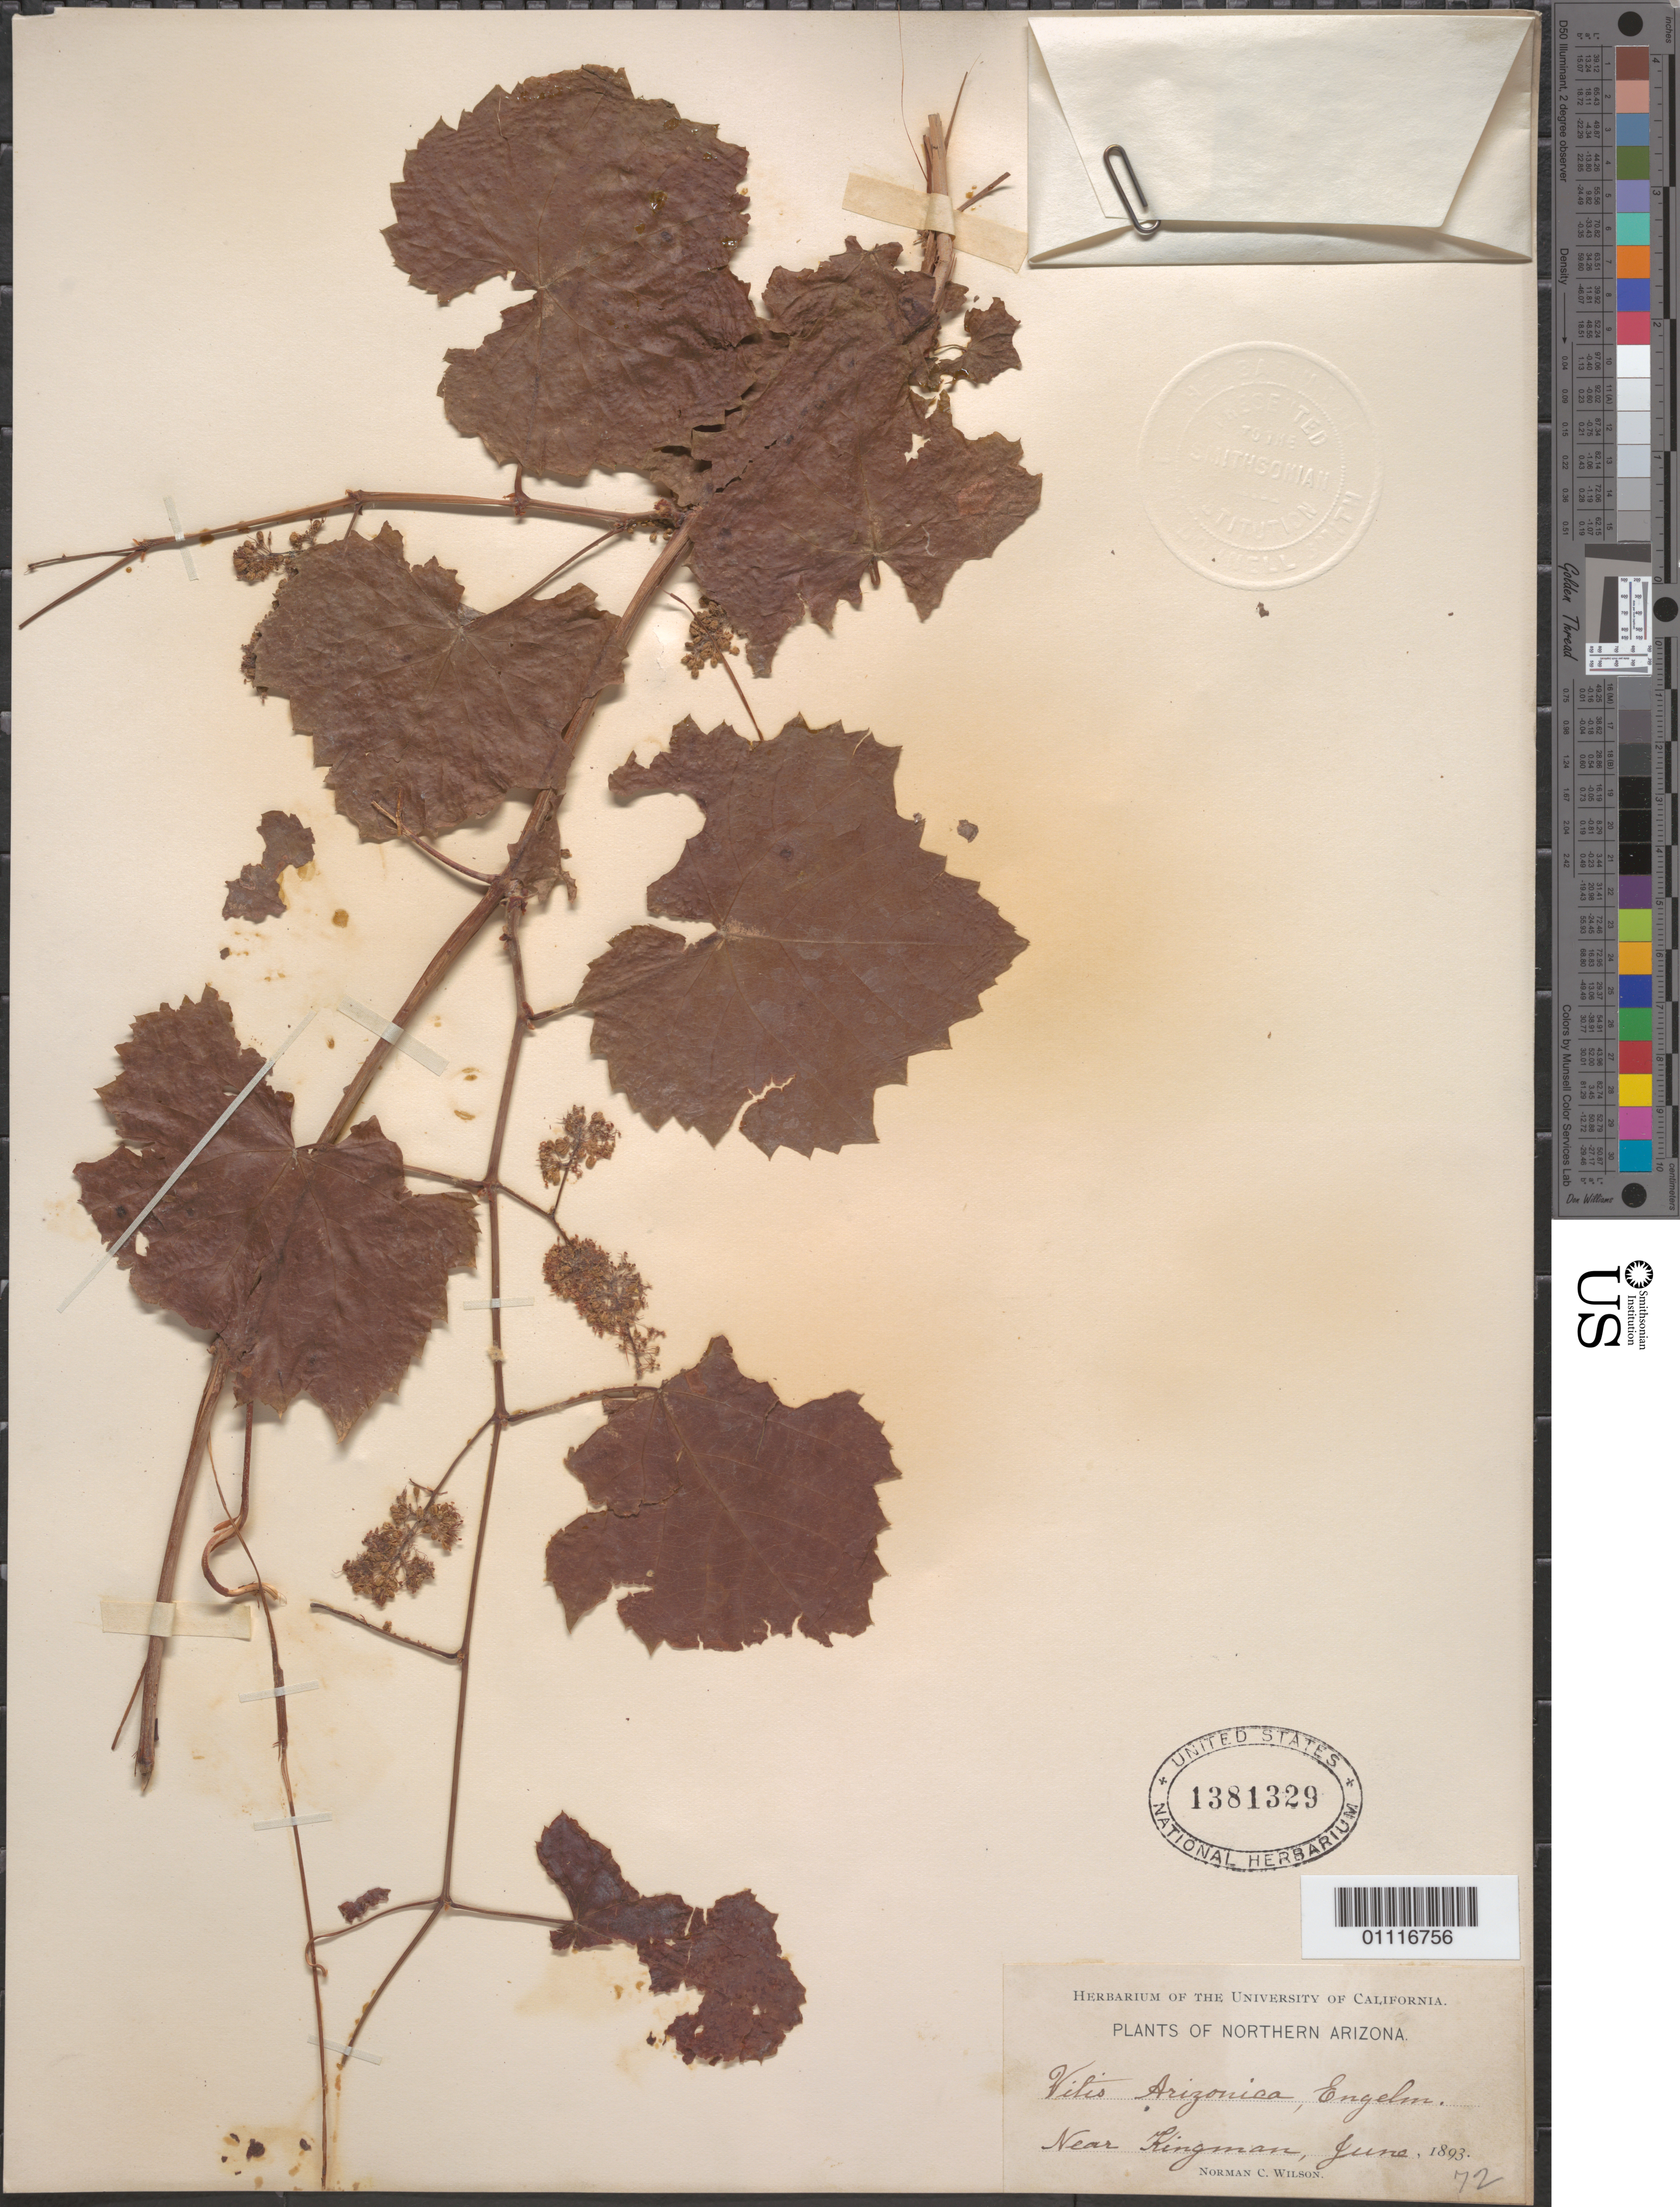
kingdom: Plantae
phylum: Tracheophyta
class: Magnoliopsida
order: Vitales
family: Vitaceae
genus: Vitis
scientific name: Vitis arizonica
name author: Engelm.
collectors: N. C. Wilson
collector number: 72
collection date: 1893-06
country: United States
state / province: Arizona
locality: Near Ringman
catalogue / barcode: US 1381929